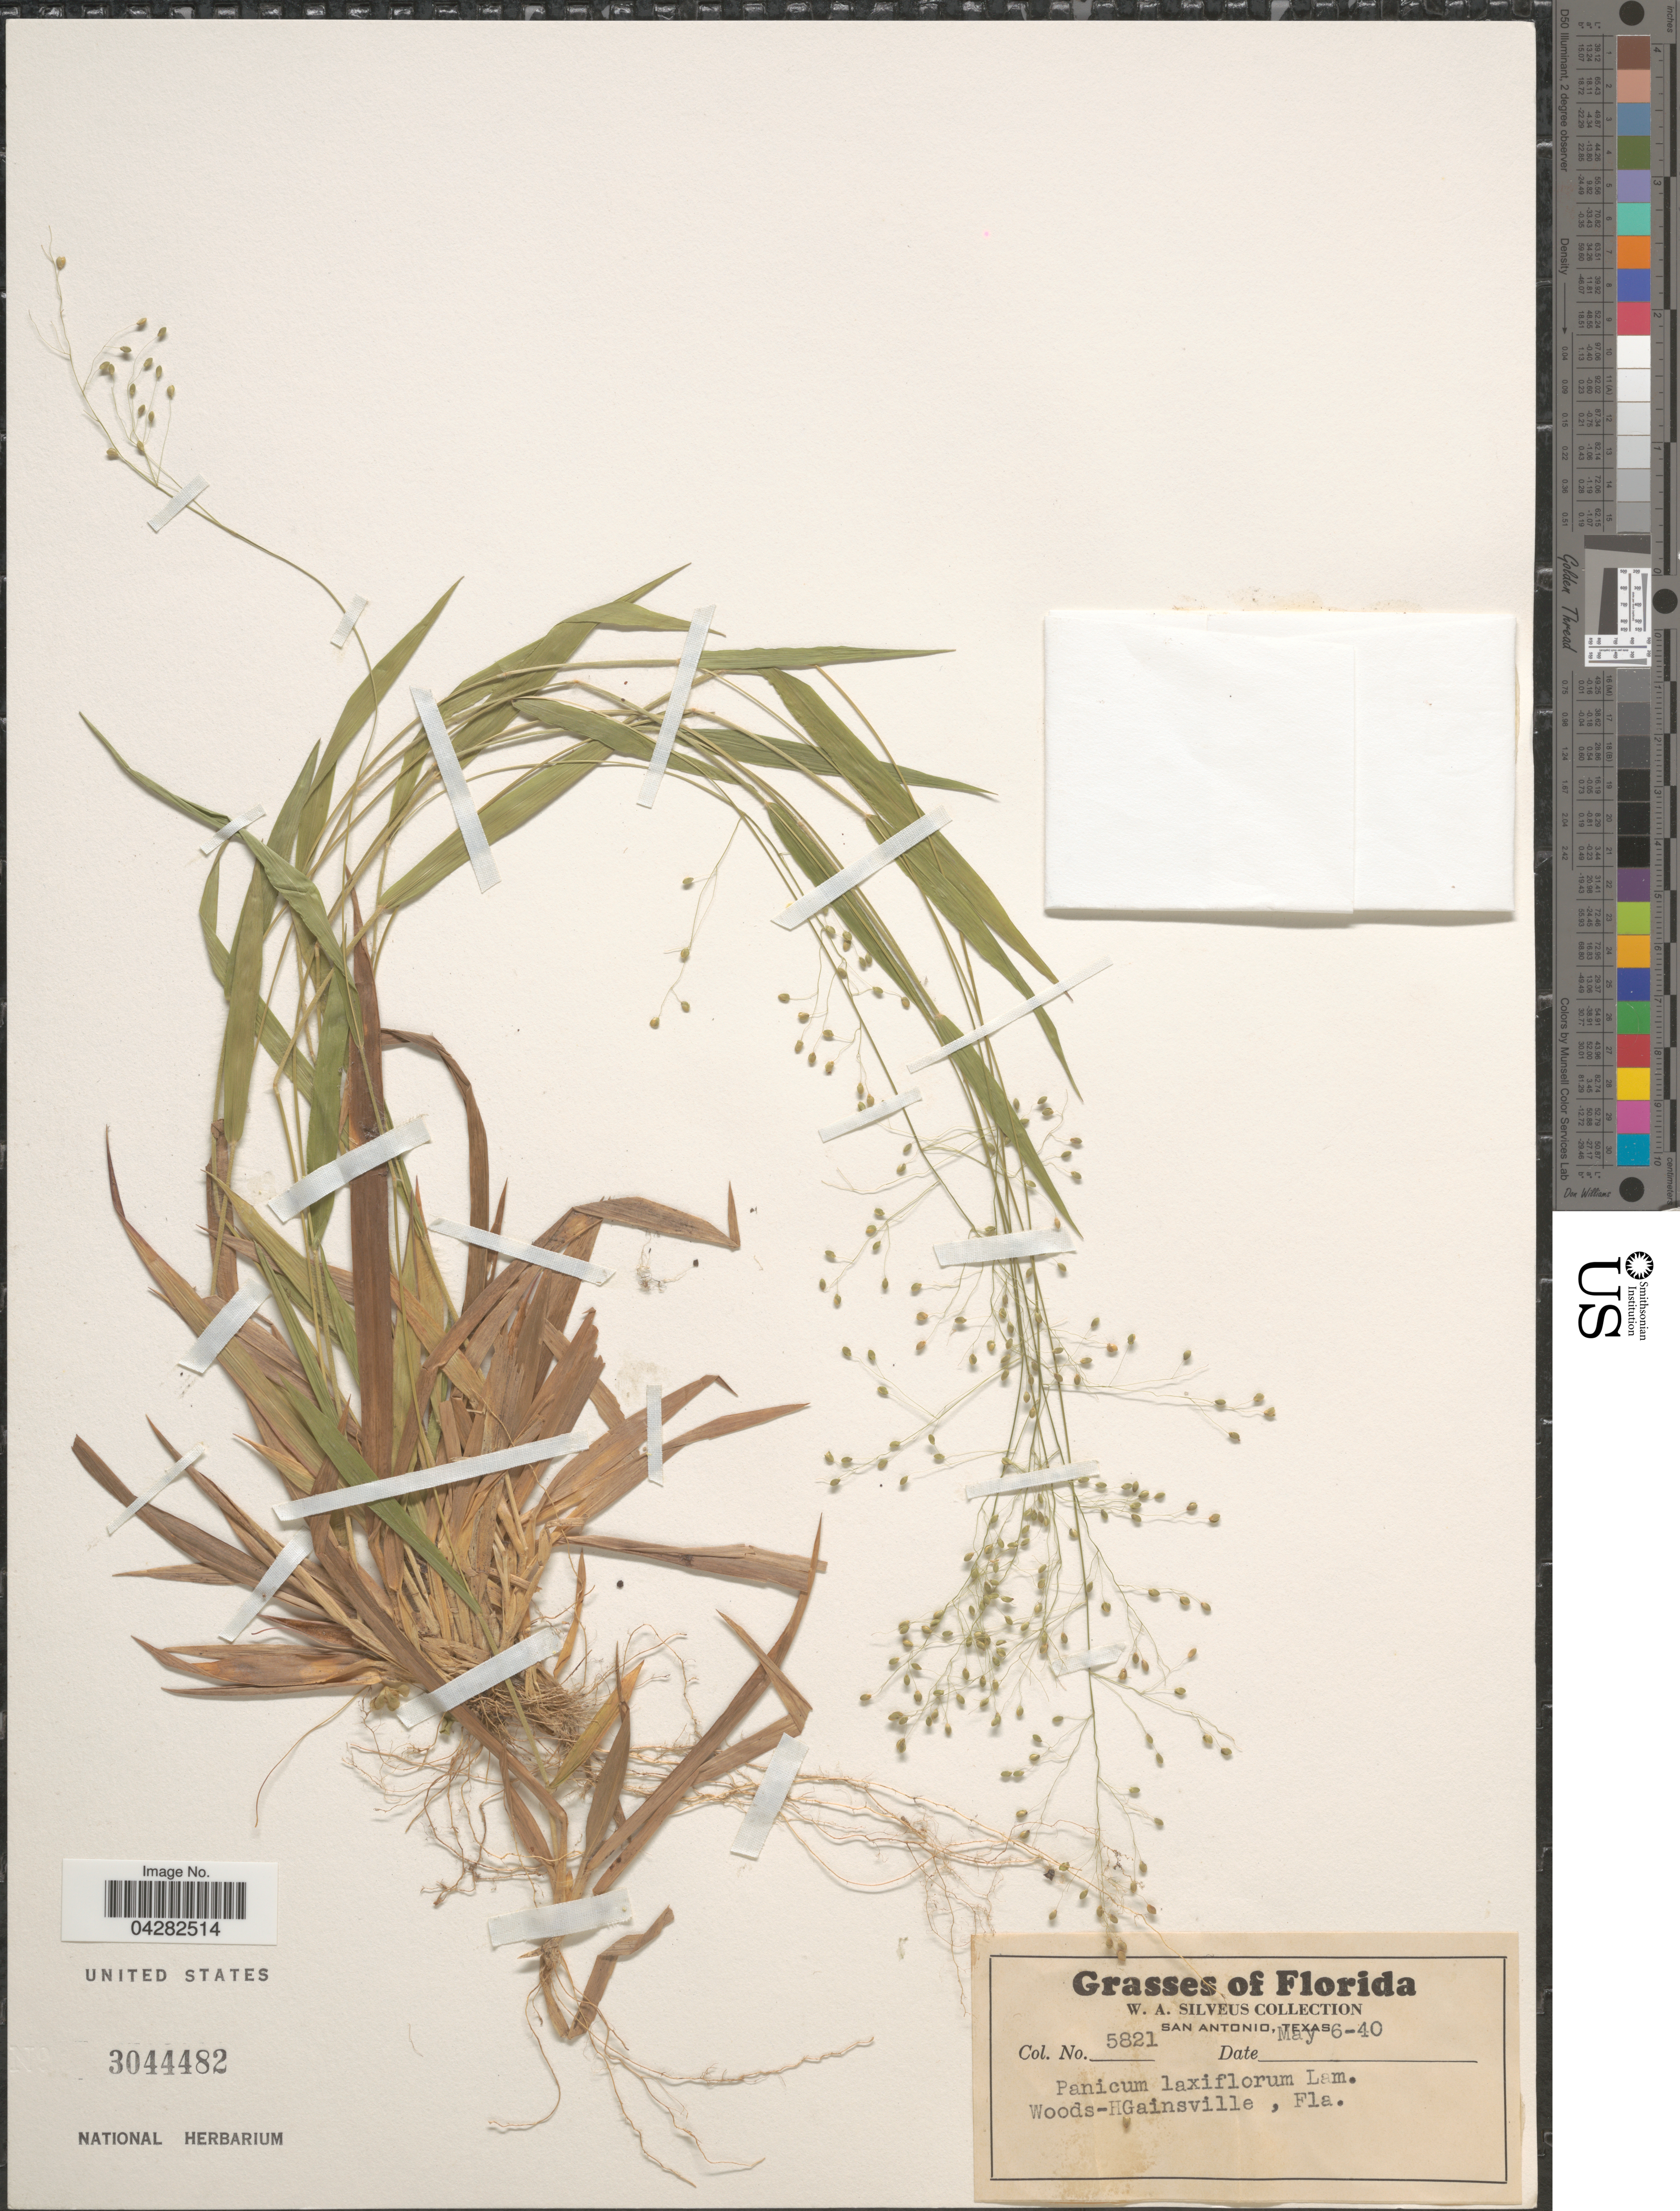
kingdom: Plantae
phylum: Tracheophyta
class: Liliopsida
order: Poales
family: Poaceae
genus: Dichanthelium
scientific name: Dichanthelium laxiflorum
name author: (Lam.) Gould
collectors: W. Silveus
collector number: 5821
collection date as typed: Transcribed d/m/y: 6/5/40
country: United States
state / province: Florida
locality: Woods-Gainesville.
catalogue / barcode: US 3044482